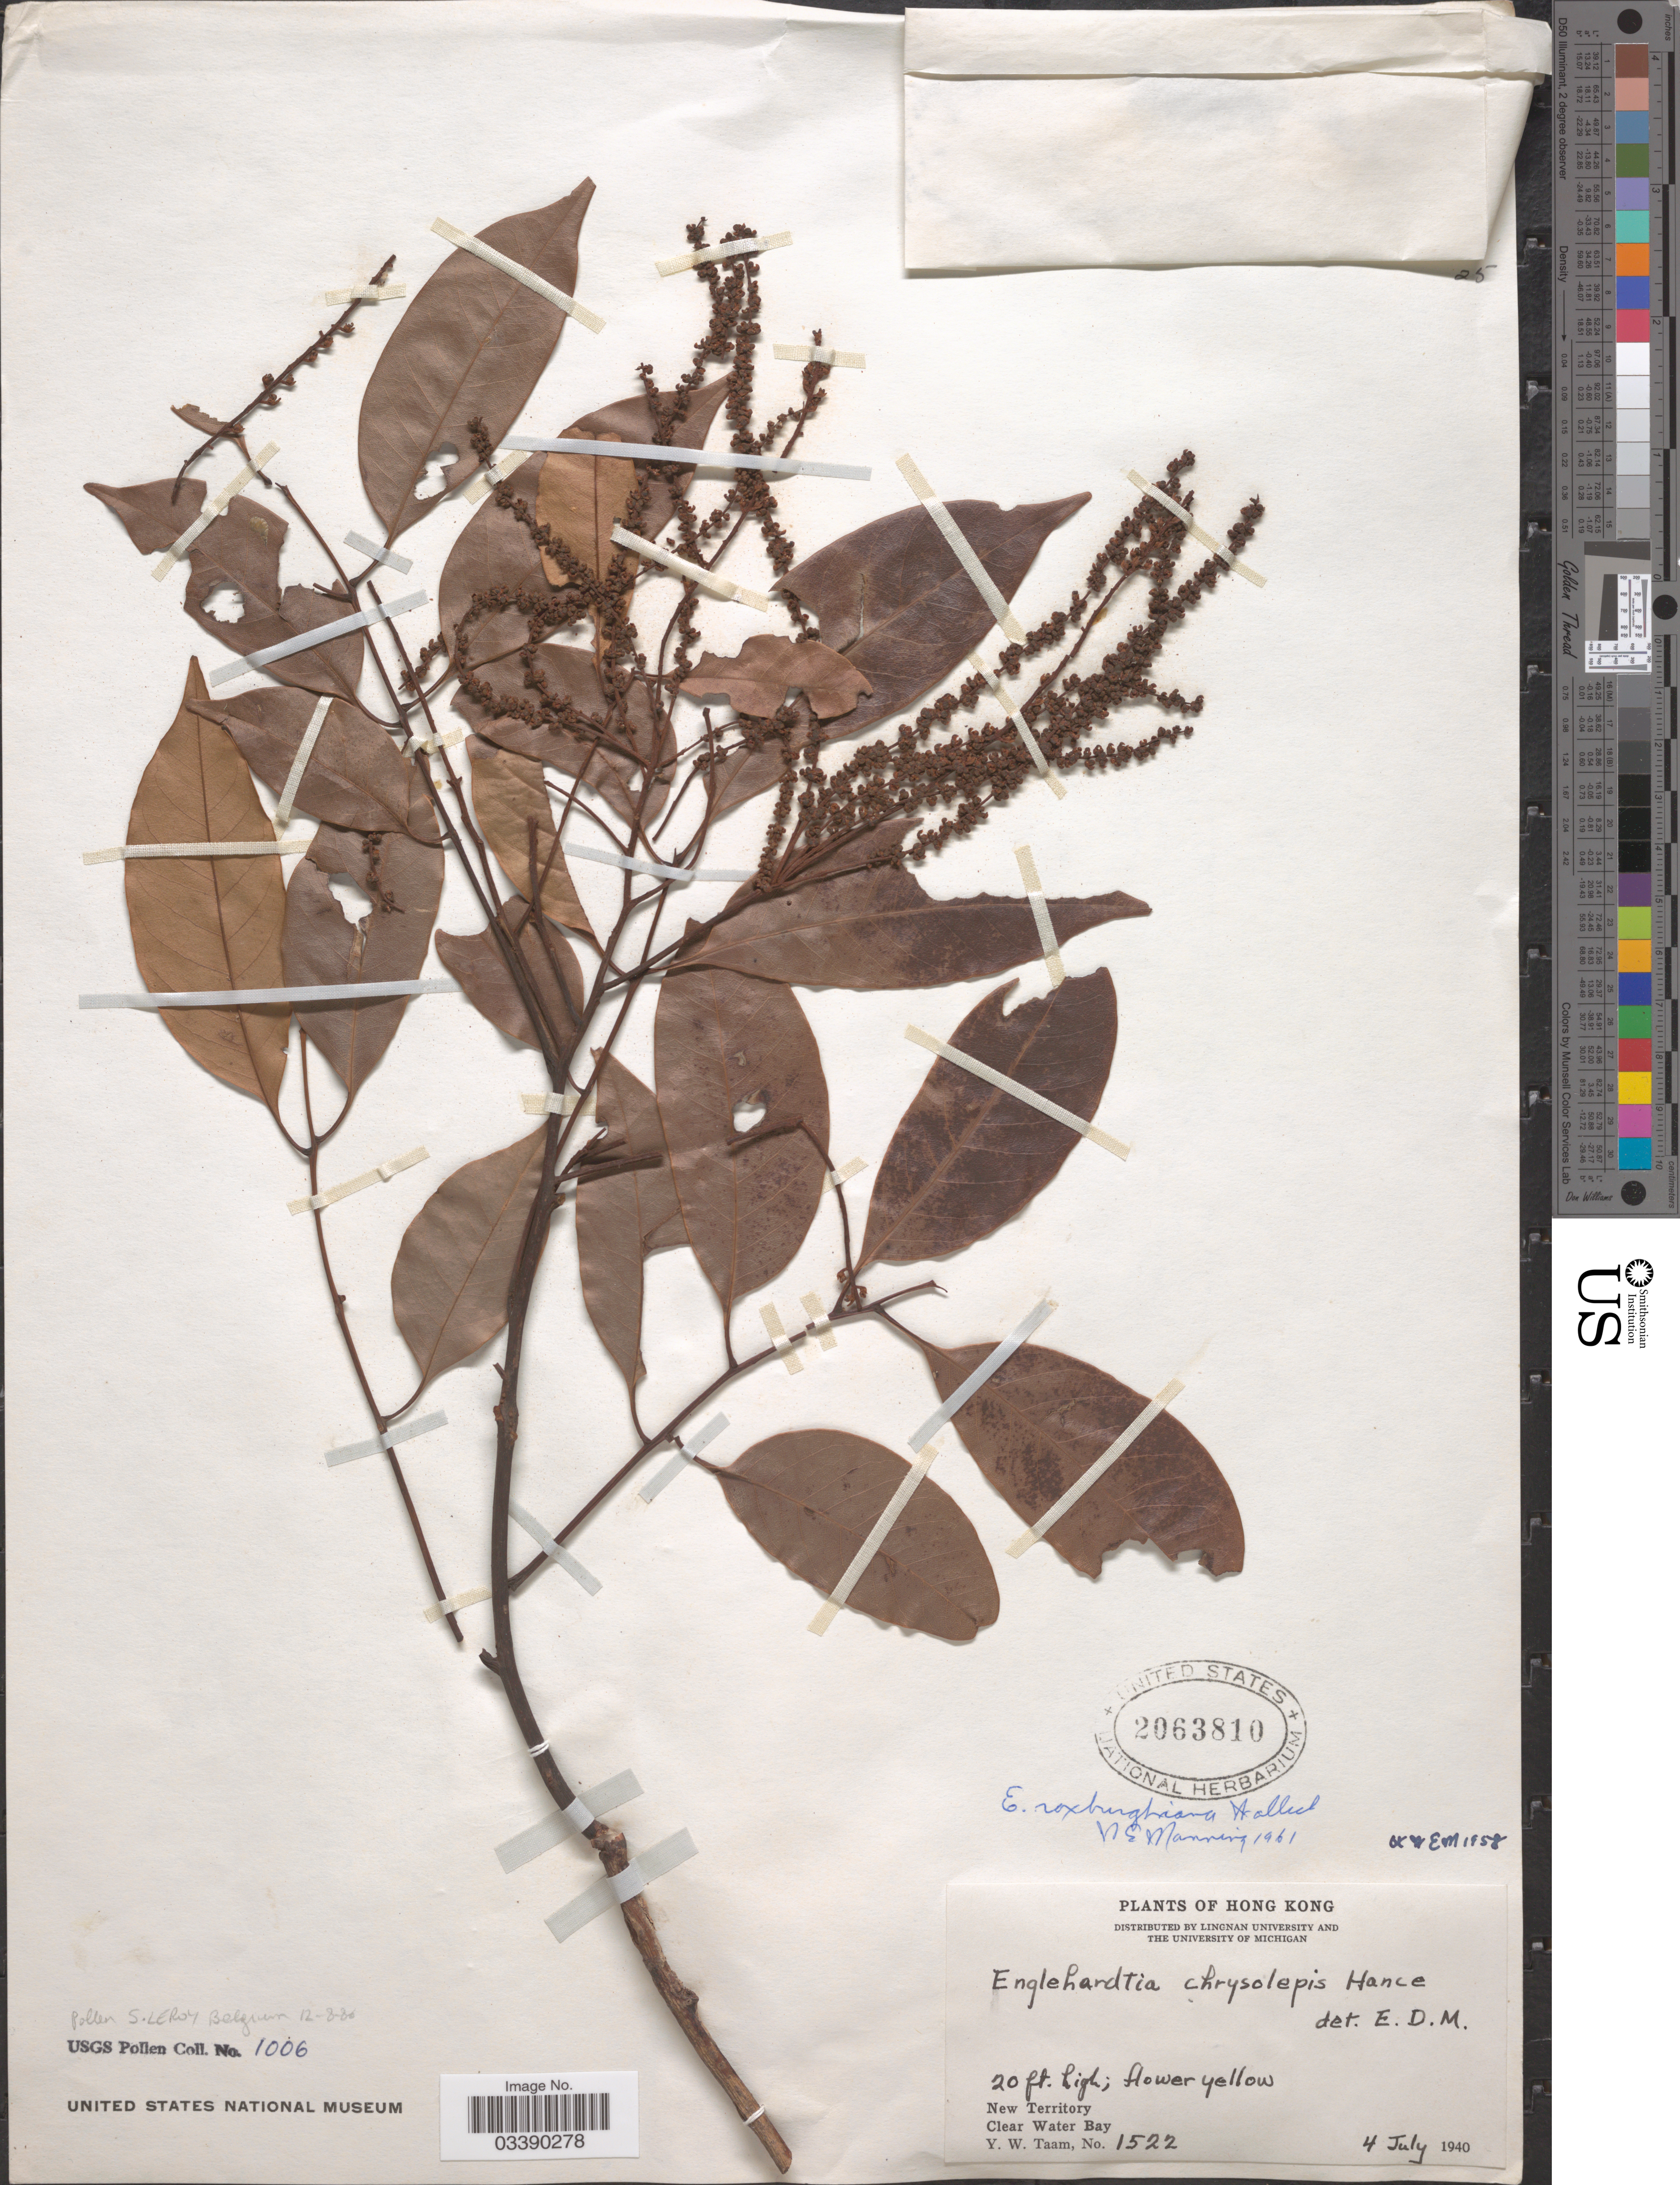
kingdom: Plantae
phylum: Tracheophyta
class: Magnoliopsida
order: Fagales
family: Juglandaceae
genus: Engelhardia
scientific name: Engelhardia roxburghiana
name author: Lindl.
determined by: Strong, Mark T., (BOT), Smithsonian Institution - National Museum of Natural History (UNITED STATES)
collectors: Y. W. Taam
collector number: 1522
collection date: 1940-07-04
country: China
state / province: Hong Kong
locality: New Territory. Clear Water Bay.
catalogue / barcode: US 2063810